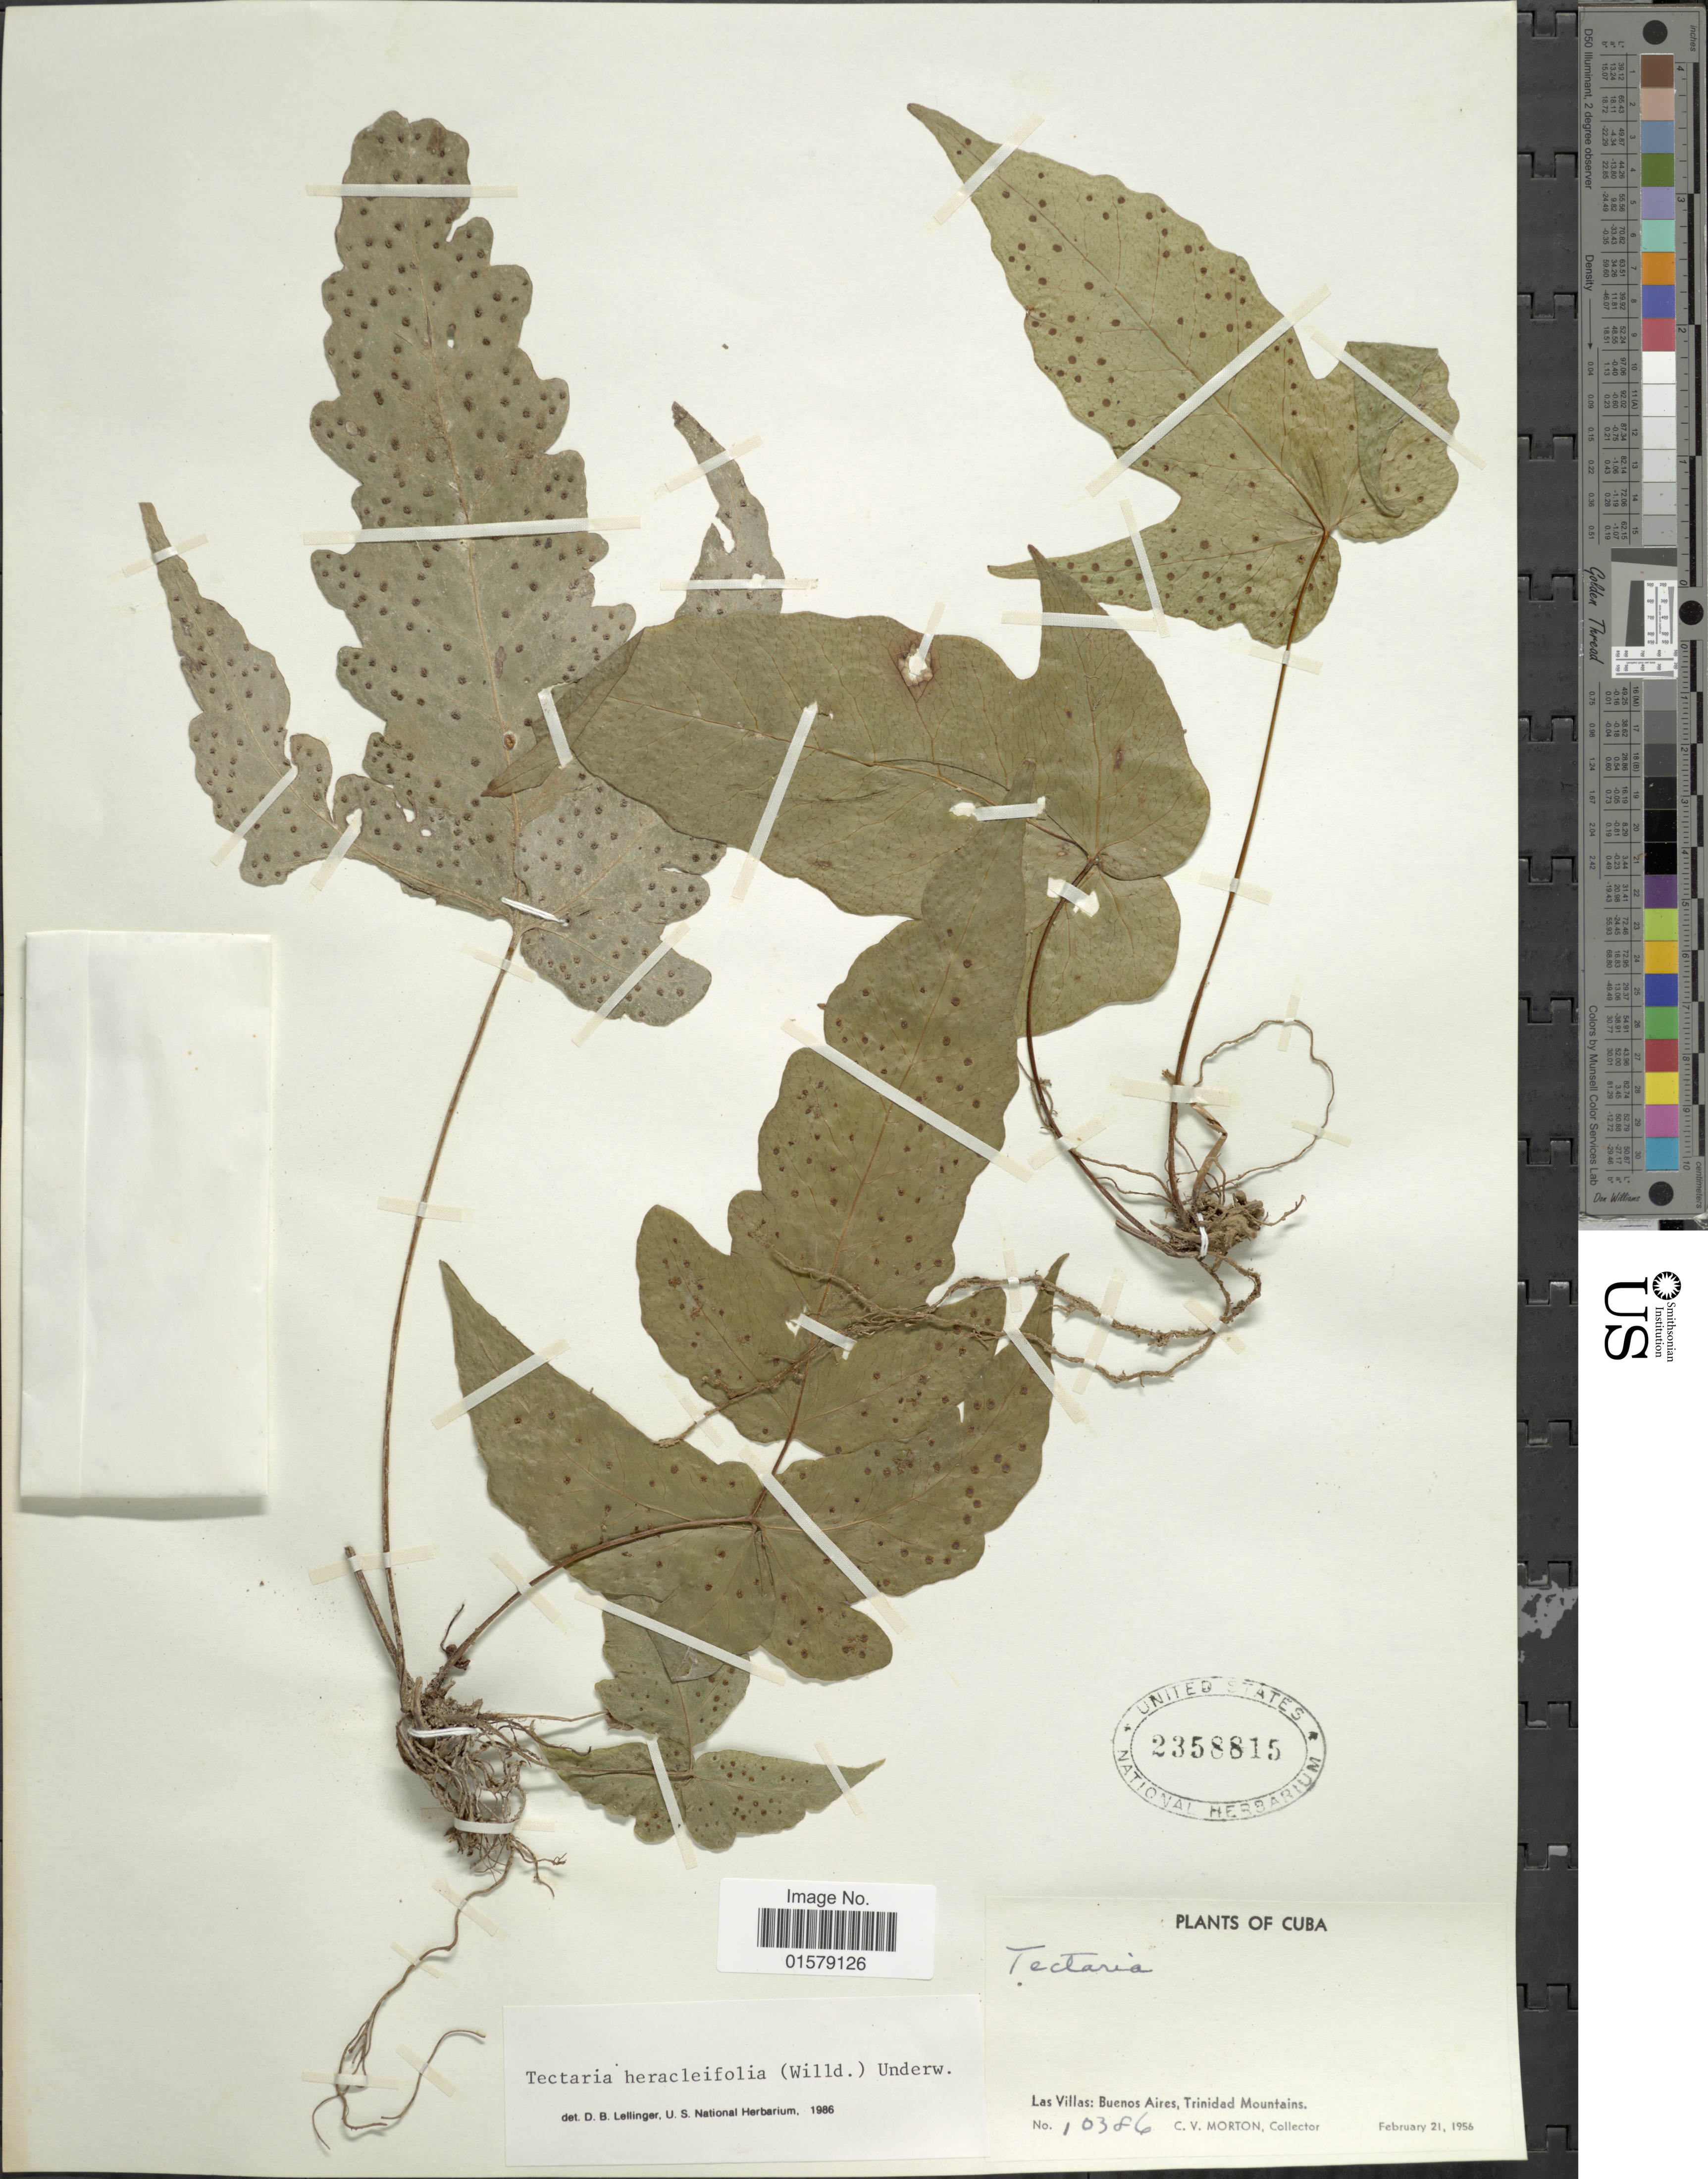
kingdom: Plantae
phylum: Tracheophyta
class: Polypodiopsida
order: Polypodiales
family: Tectariaceae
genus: Tectaria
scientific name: Tectaria heracleifolia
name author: (Willd.) Underw.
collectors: C. V. Morton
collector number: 10386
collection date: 1956-02-21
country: Cuba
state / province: Las Villas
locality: Buenos Aires, Trinidad Mountains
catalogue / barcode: US 2358815